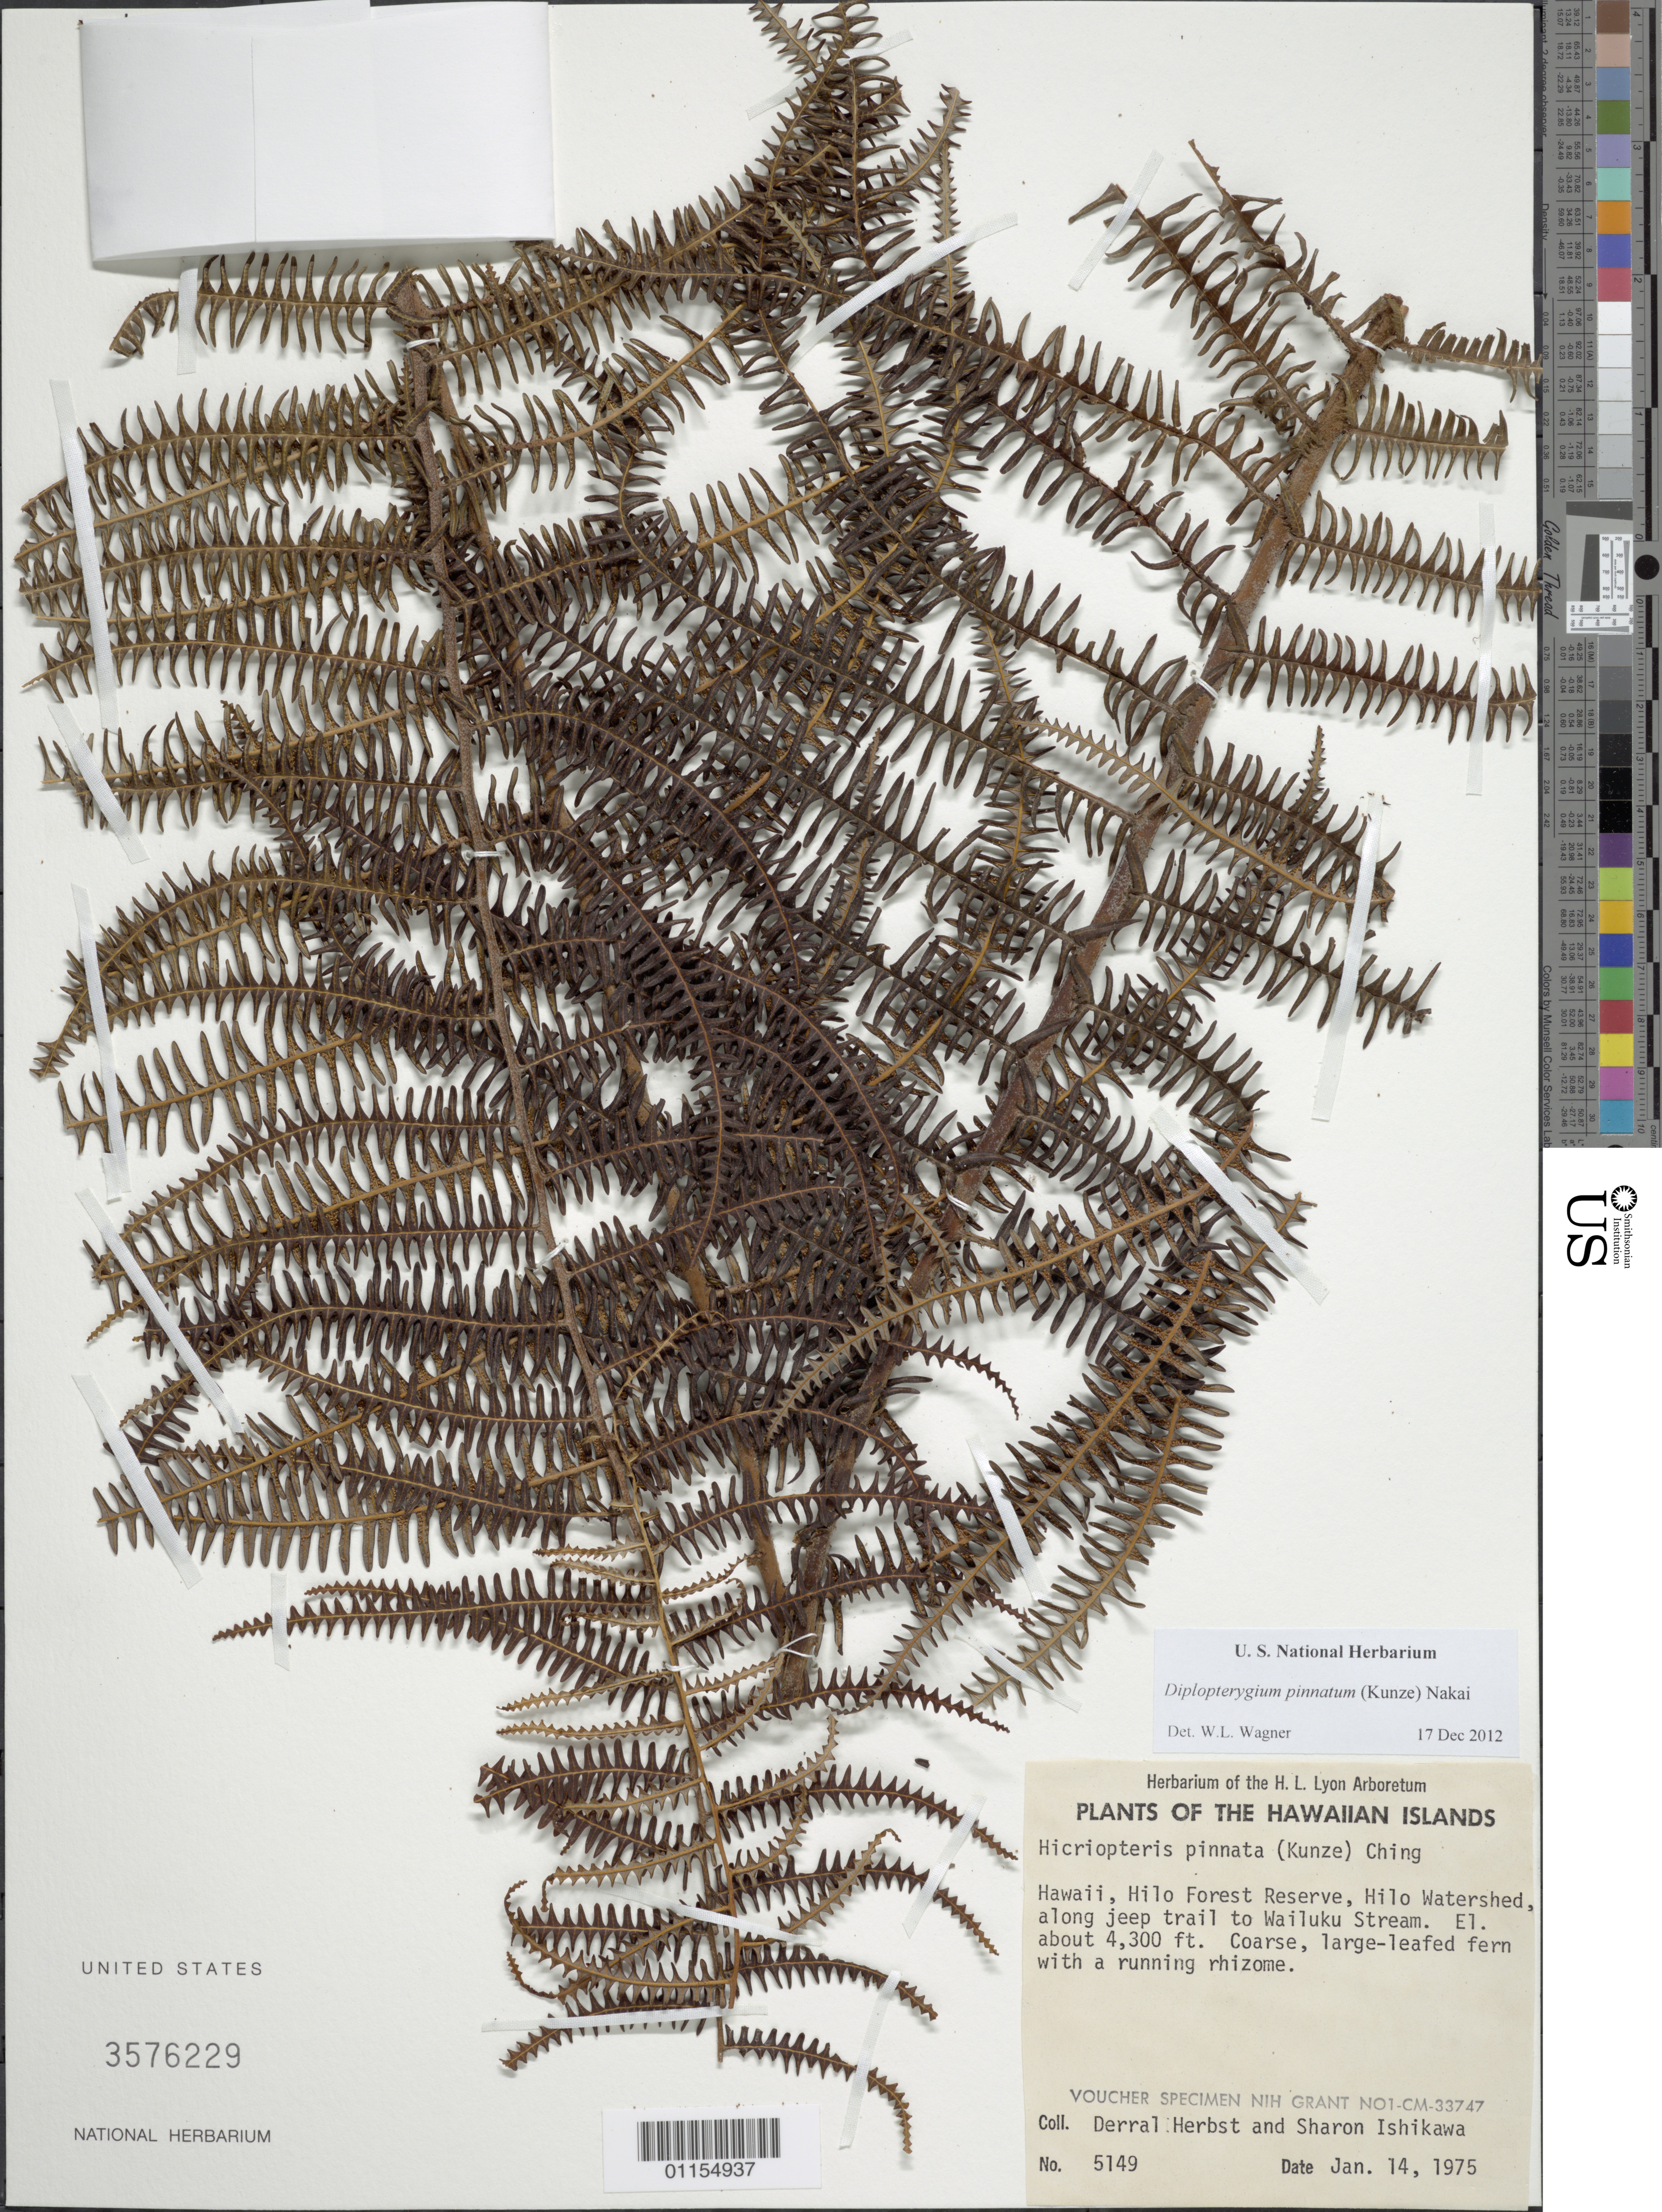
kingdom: Plantae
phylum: Tracheophyta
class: Polypodiopsida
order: Gleicheniales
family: Gleicheniaceae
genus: Diplopterygium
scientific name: Diplopterygium pinnatum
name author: (Kunze) Nakai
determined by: Wagner, W. L., (BOT), Smithsonian Institution - National Museum of Natural History (UNITED STATES)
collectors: D. R. Herbst & S. Ishikawa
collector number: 5149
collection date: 1975-01-14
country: United States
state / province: Hawaii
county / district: Hawaii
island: Hawaii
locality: Hilo Forest Reserve, Hilo Watershed, along jeep trail to Wailuku Stream.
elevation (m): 1311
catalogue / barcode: US 3576229